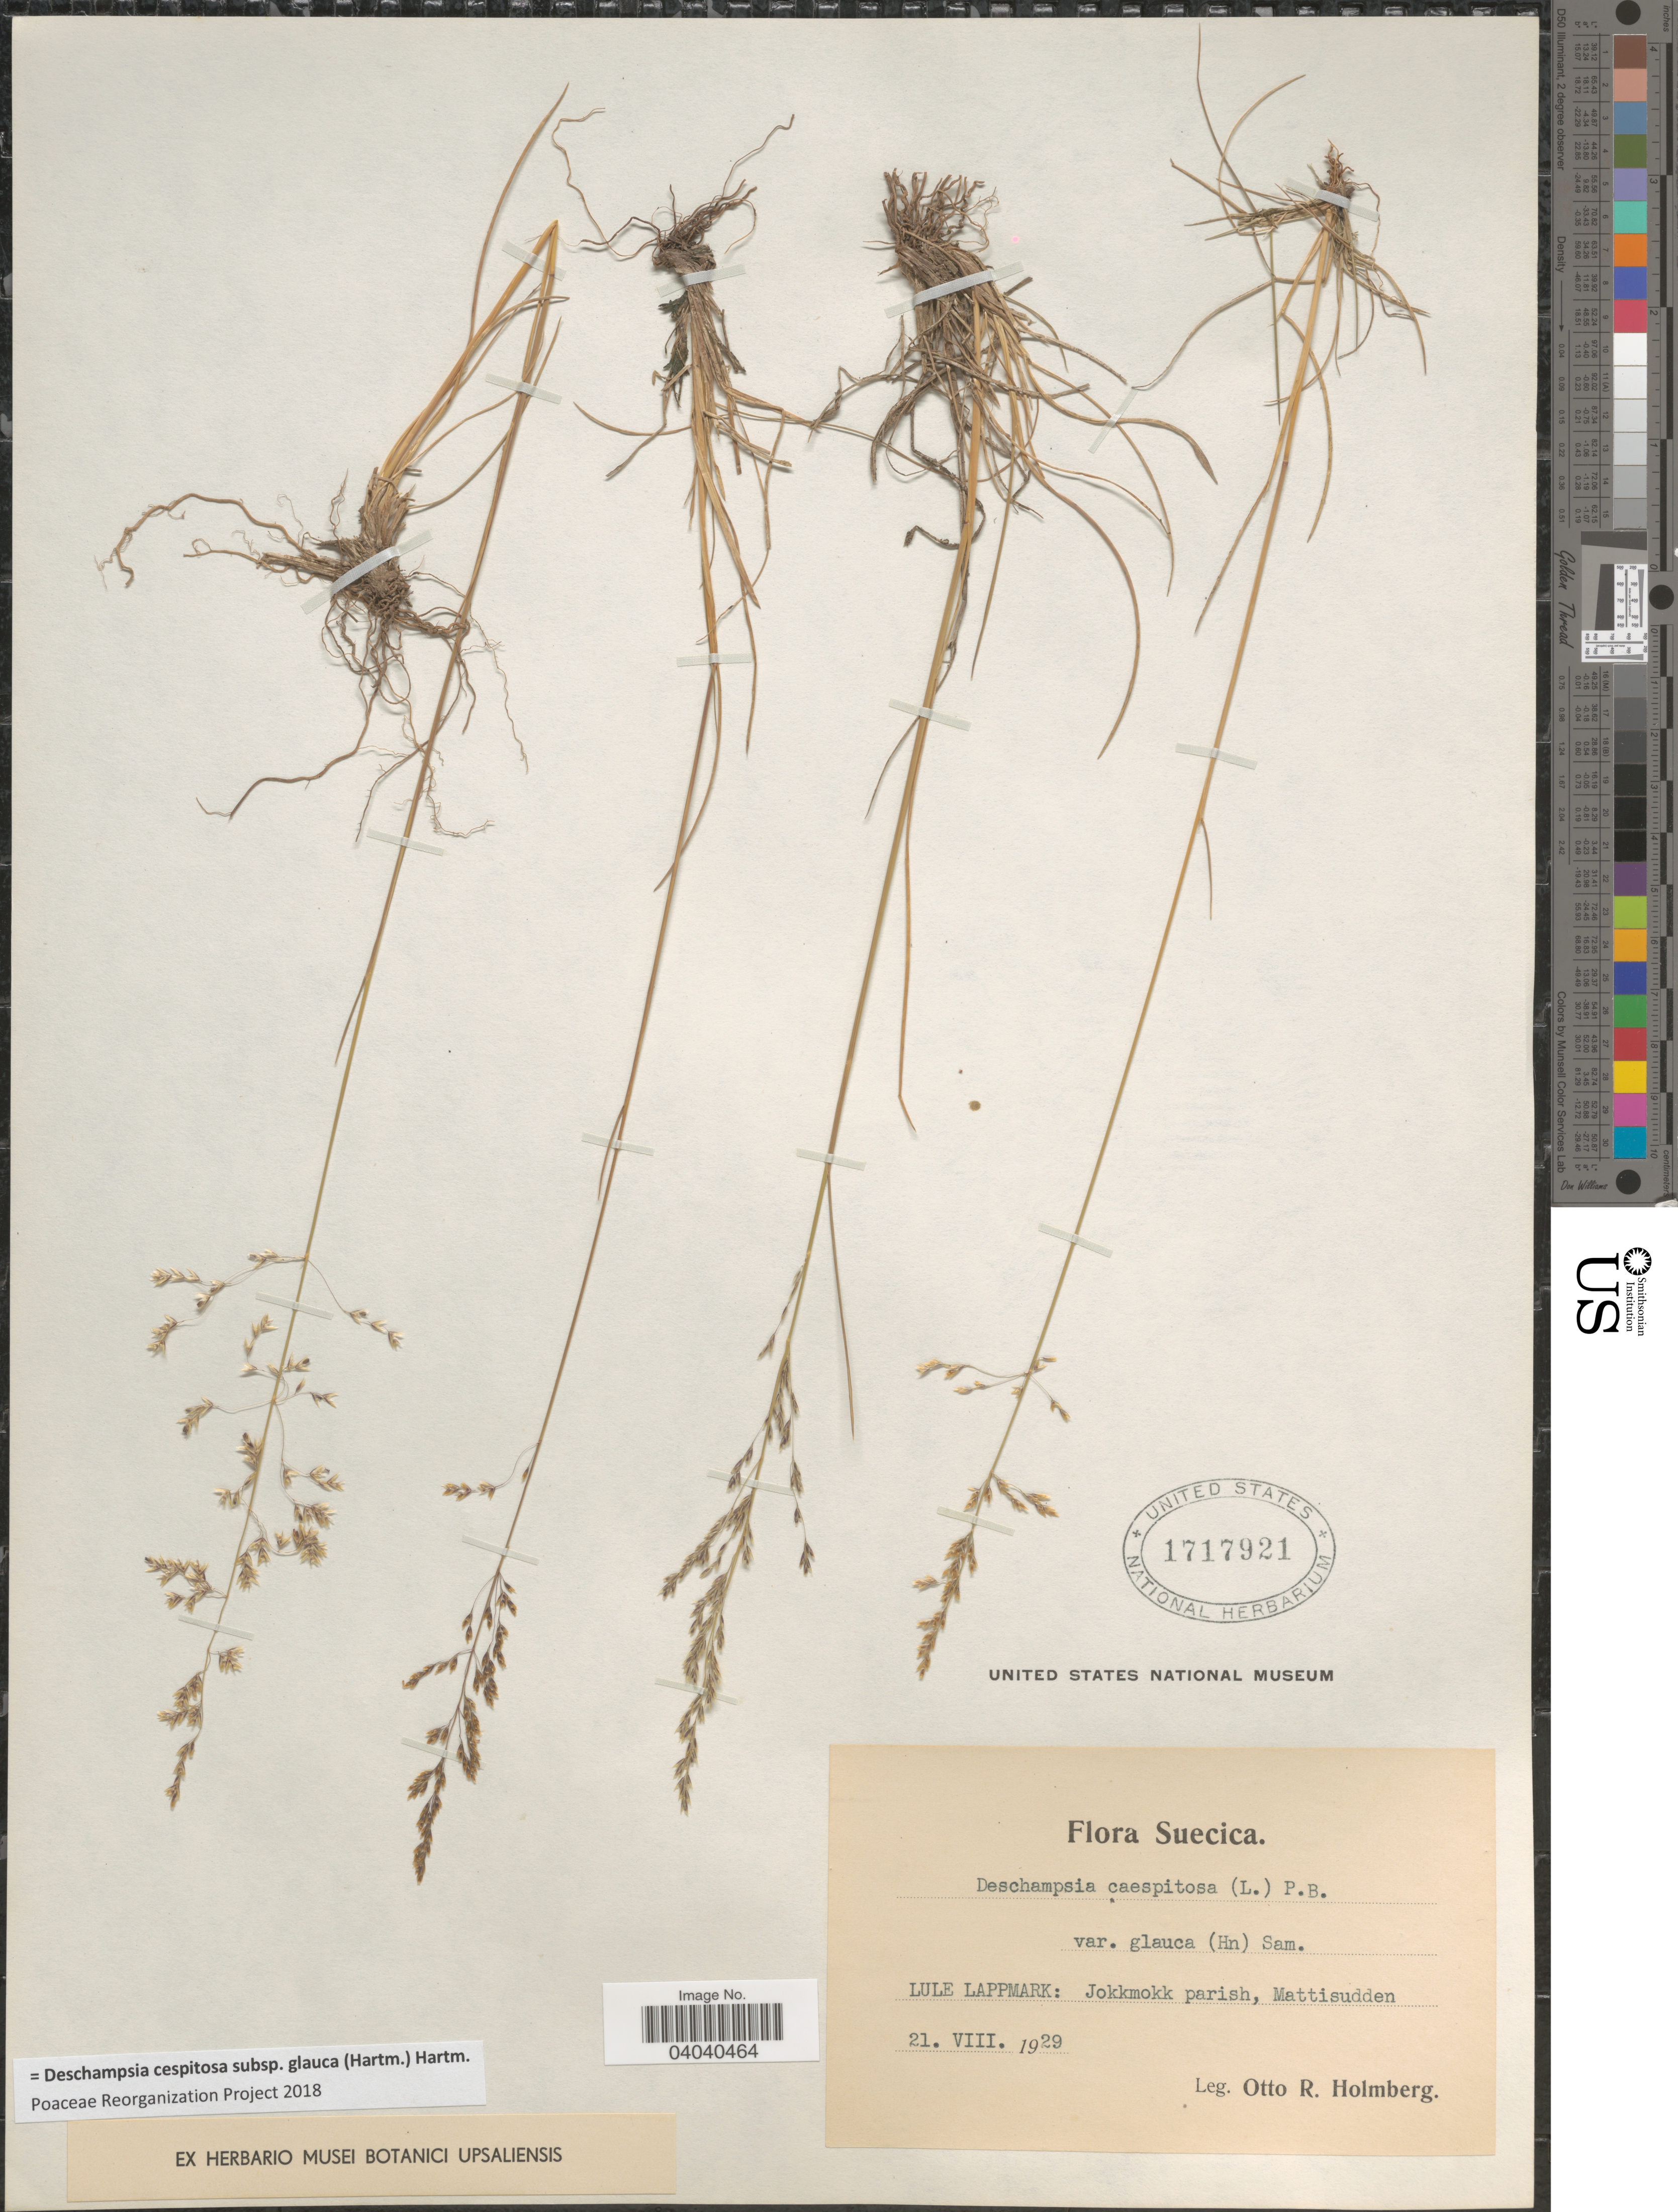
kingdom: Plantae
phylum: Tracheophyta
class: Liliopsida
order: Poales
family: Poaceae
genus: Deschampsia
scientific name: Deschampsia cespitosa subsp. glauca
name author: (Hartm.) Hartm.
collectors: O. Holmberg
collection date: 1929-08-21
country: Sweden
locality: Suecica. Lule Lappmark: Jokkmokk parish, Mattisudden.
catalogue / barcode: US 1717921